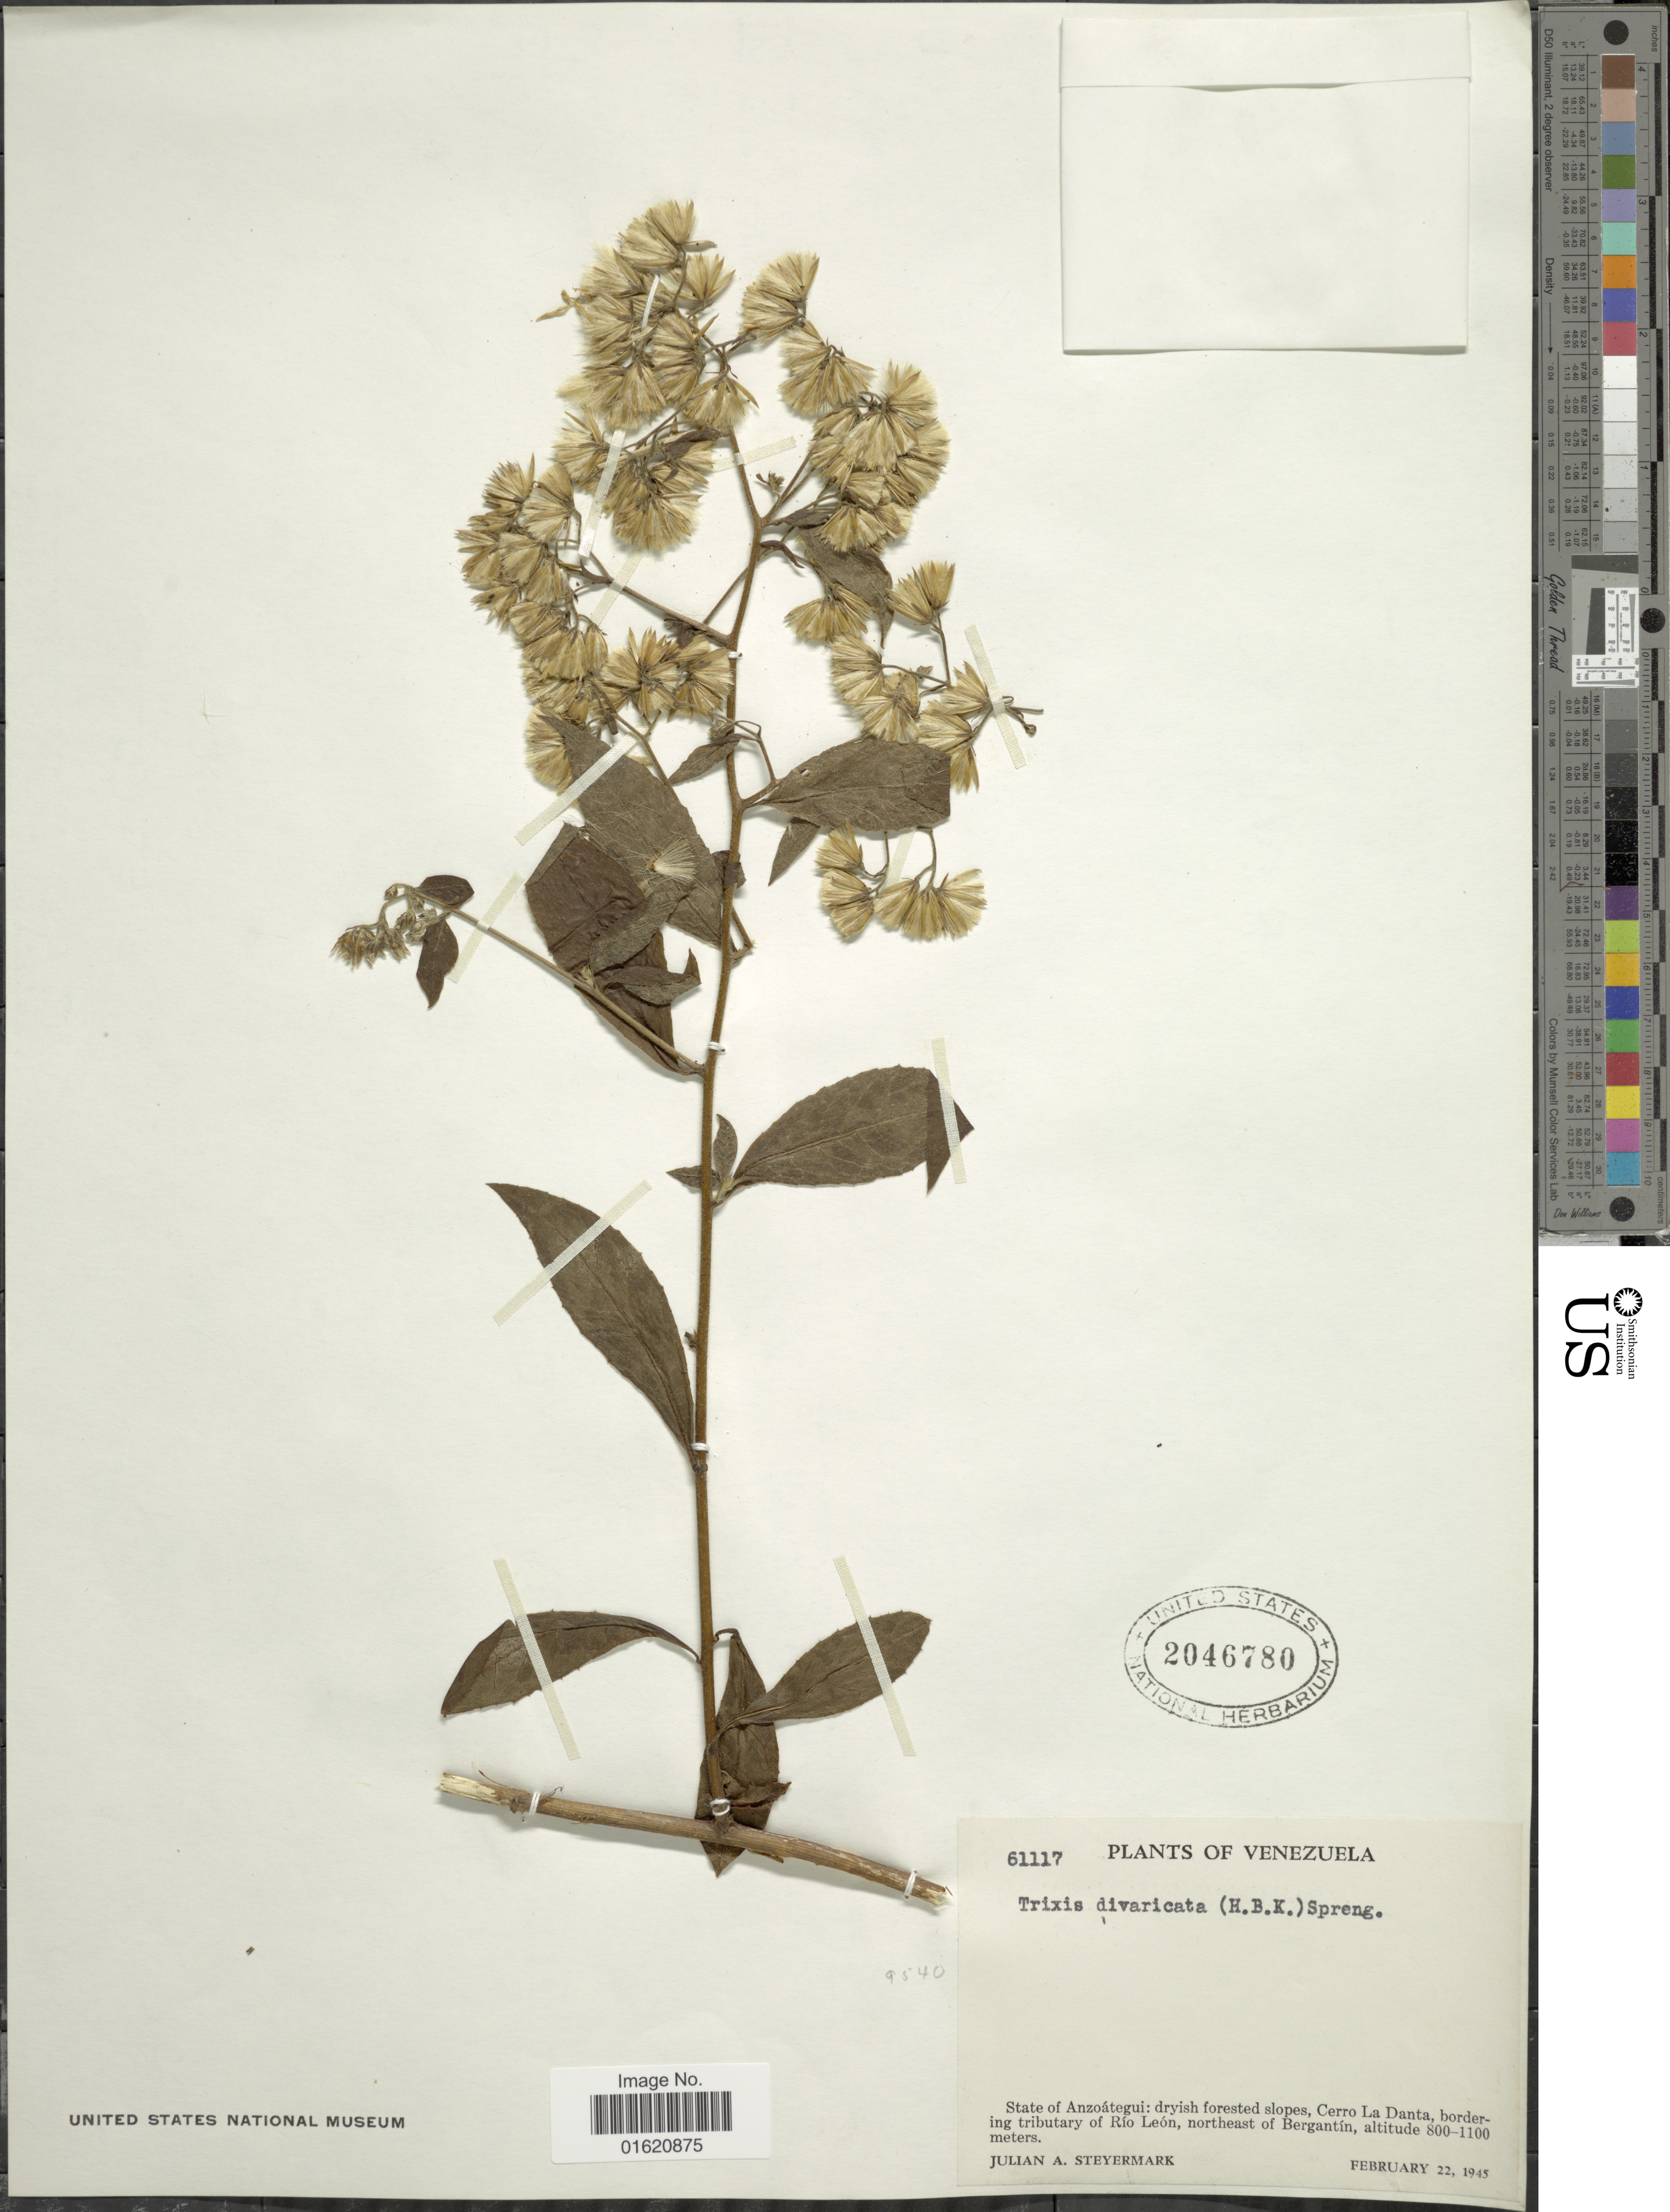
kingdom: Plantae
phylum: Tracheophyta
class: Magnoliopsida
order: Asterales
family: Asteraceae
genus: Trixis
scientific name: Trixis antimenorrhoea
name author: (Schrank) Mart. ex Kuntze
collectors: J. Steyermark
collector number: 61117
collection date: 1945-02-22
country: Venezuela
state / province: Anzoategui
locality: Cerro La Danta, bordering tributary of Río León, northeast of Bergantín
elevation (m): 800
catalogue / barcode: US 2046780